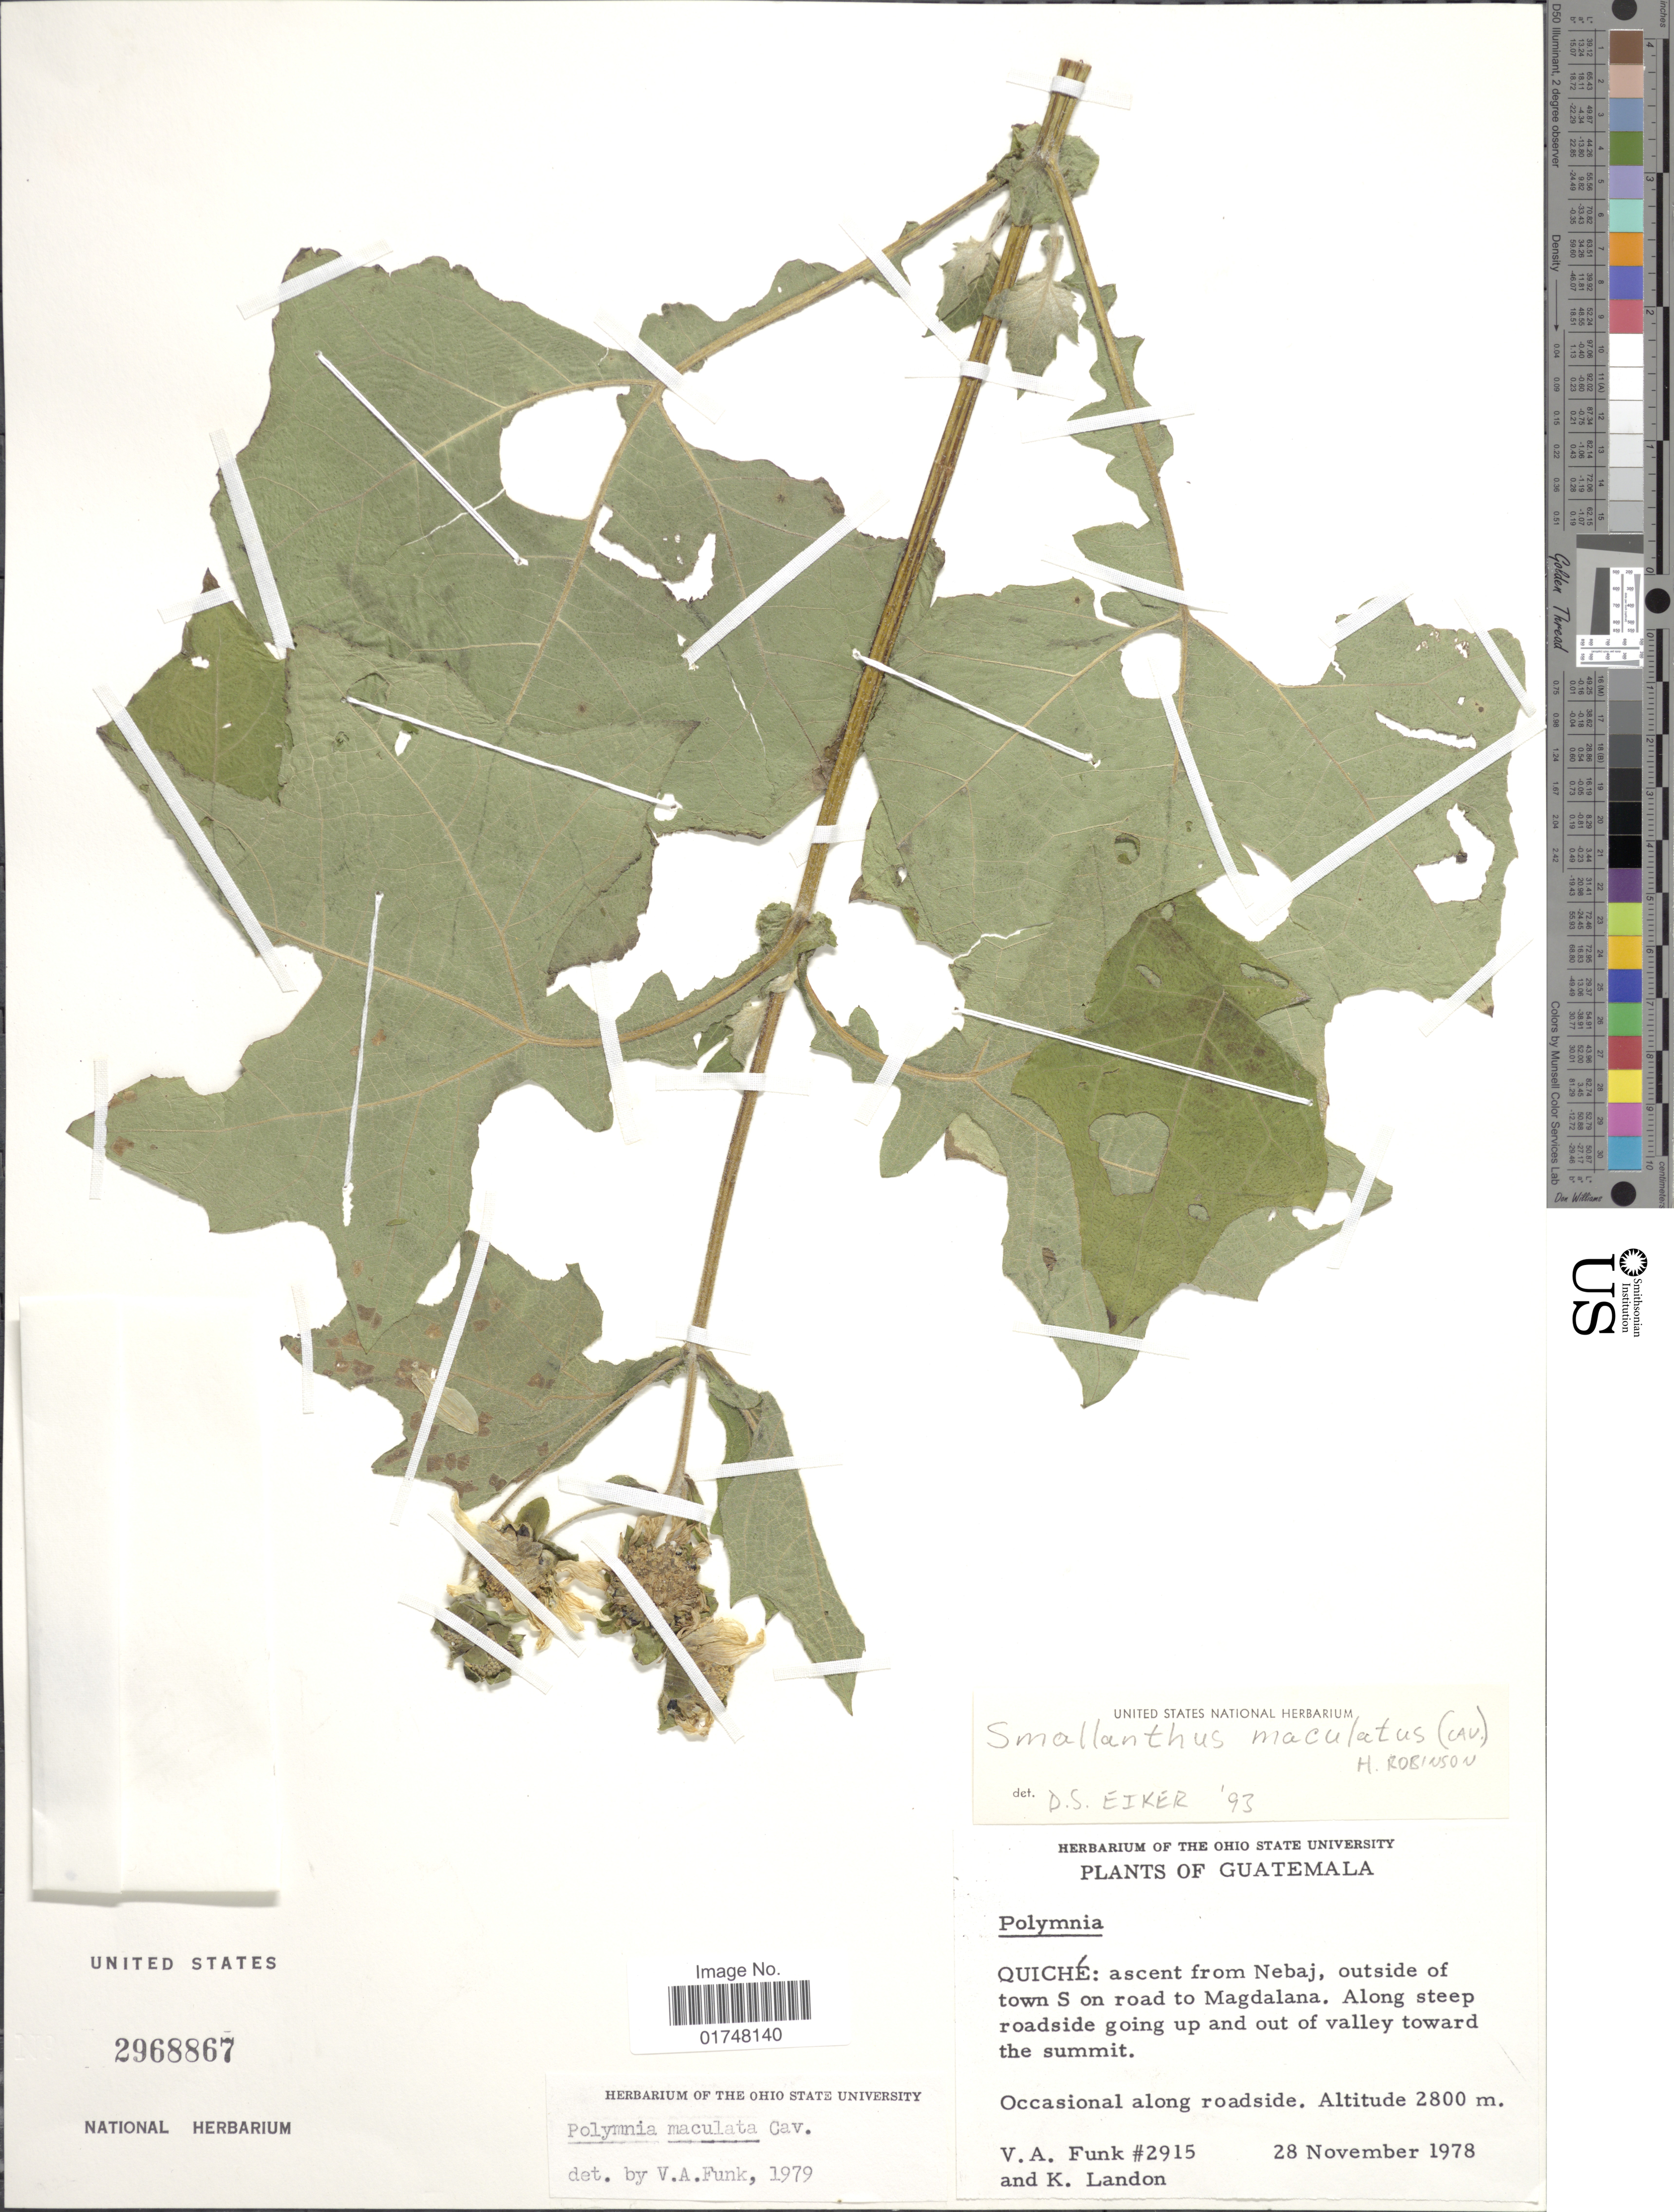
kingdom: Plantae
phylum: Tracheophyta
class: Magnoliopsida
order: Asterales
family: Asteraceae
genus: Smallanthus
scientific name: Smallanthus maculatus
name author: (Cav.) H. Rob.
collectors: V. Funk & K. C. Landon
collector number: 2915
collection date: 1978-11-28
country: Guatemala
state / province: El Quiché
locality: Ascent from Nebaj, outside of town on road to Magdalena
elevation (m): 2800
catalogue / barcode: US 2968867